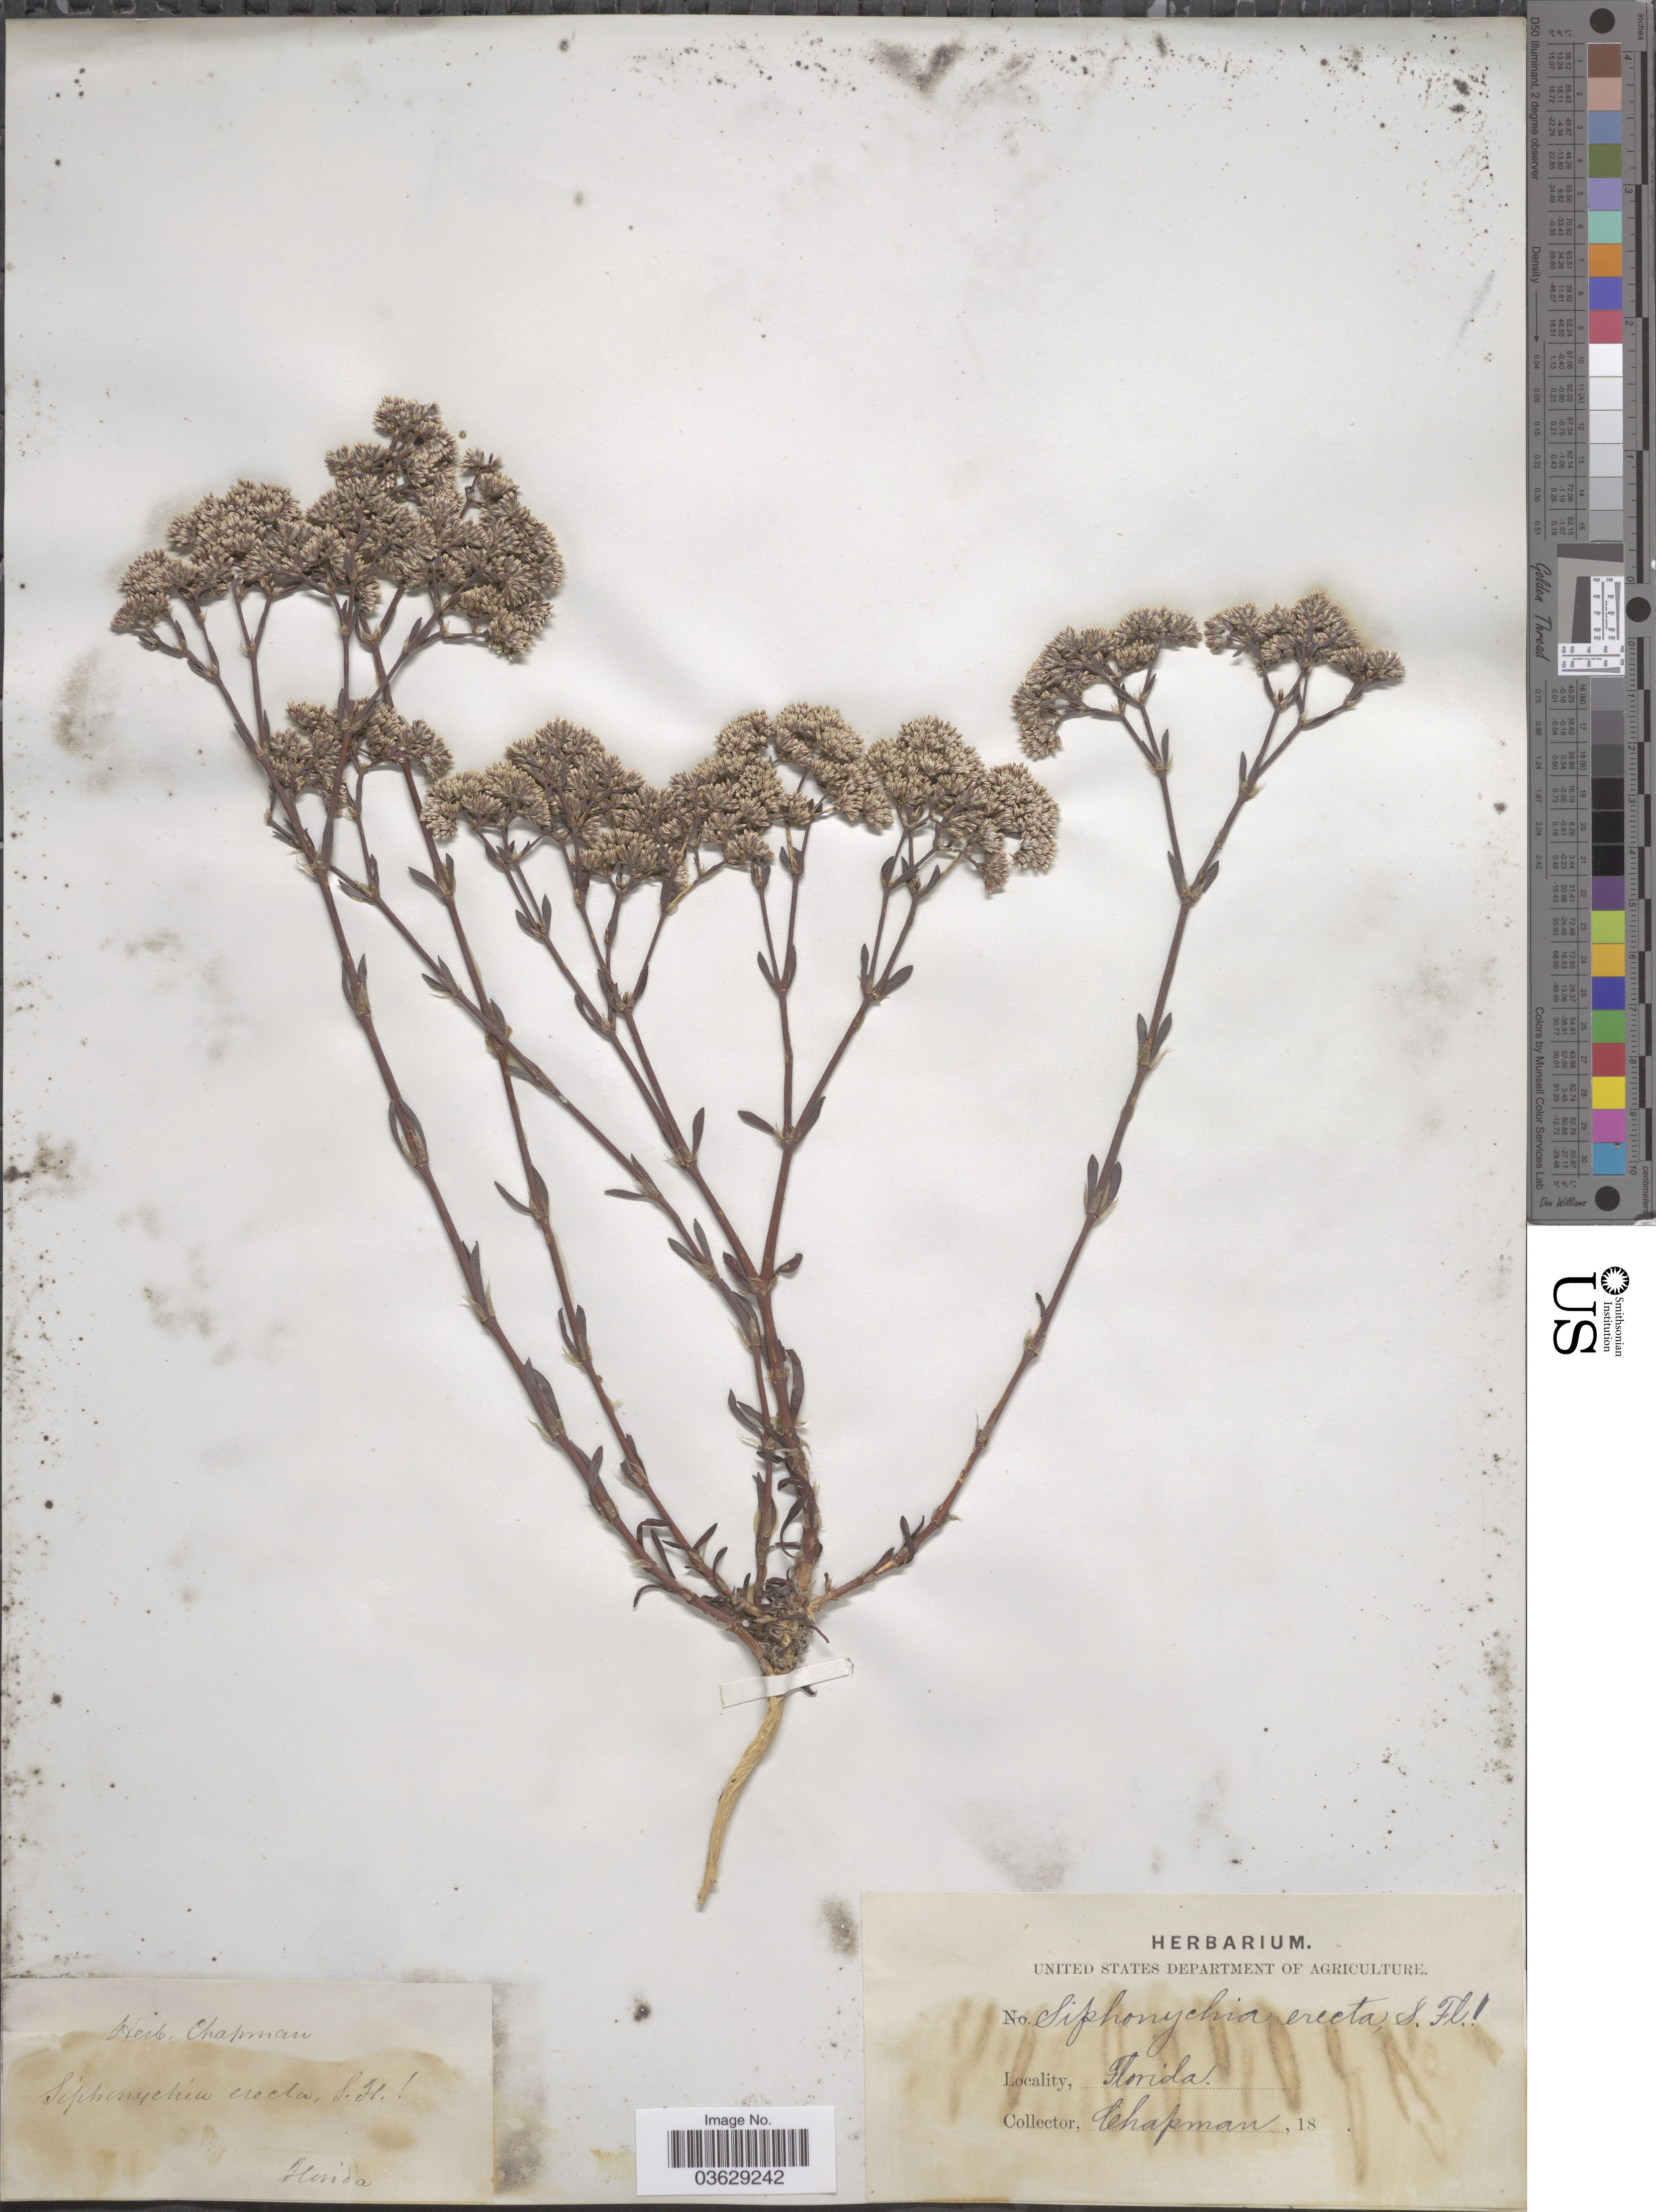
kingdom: Plantae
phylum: Tracheophyta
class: Magnoliopsida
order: Caryophyllales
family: Caryophyllaceae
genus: Paronychia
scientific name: Paronychia erecta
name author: (Chapm.) Shinners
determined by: Strong, Mark T., (BOT), Smithsonian Institution - National Museum of Natural History (UNITED STATES)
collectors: A. Chapman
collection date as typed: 18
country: United States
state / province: Florida